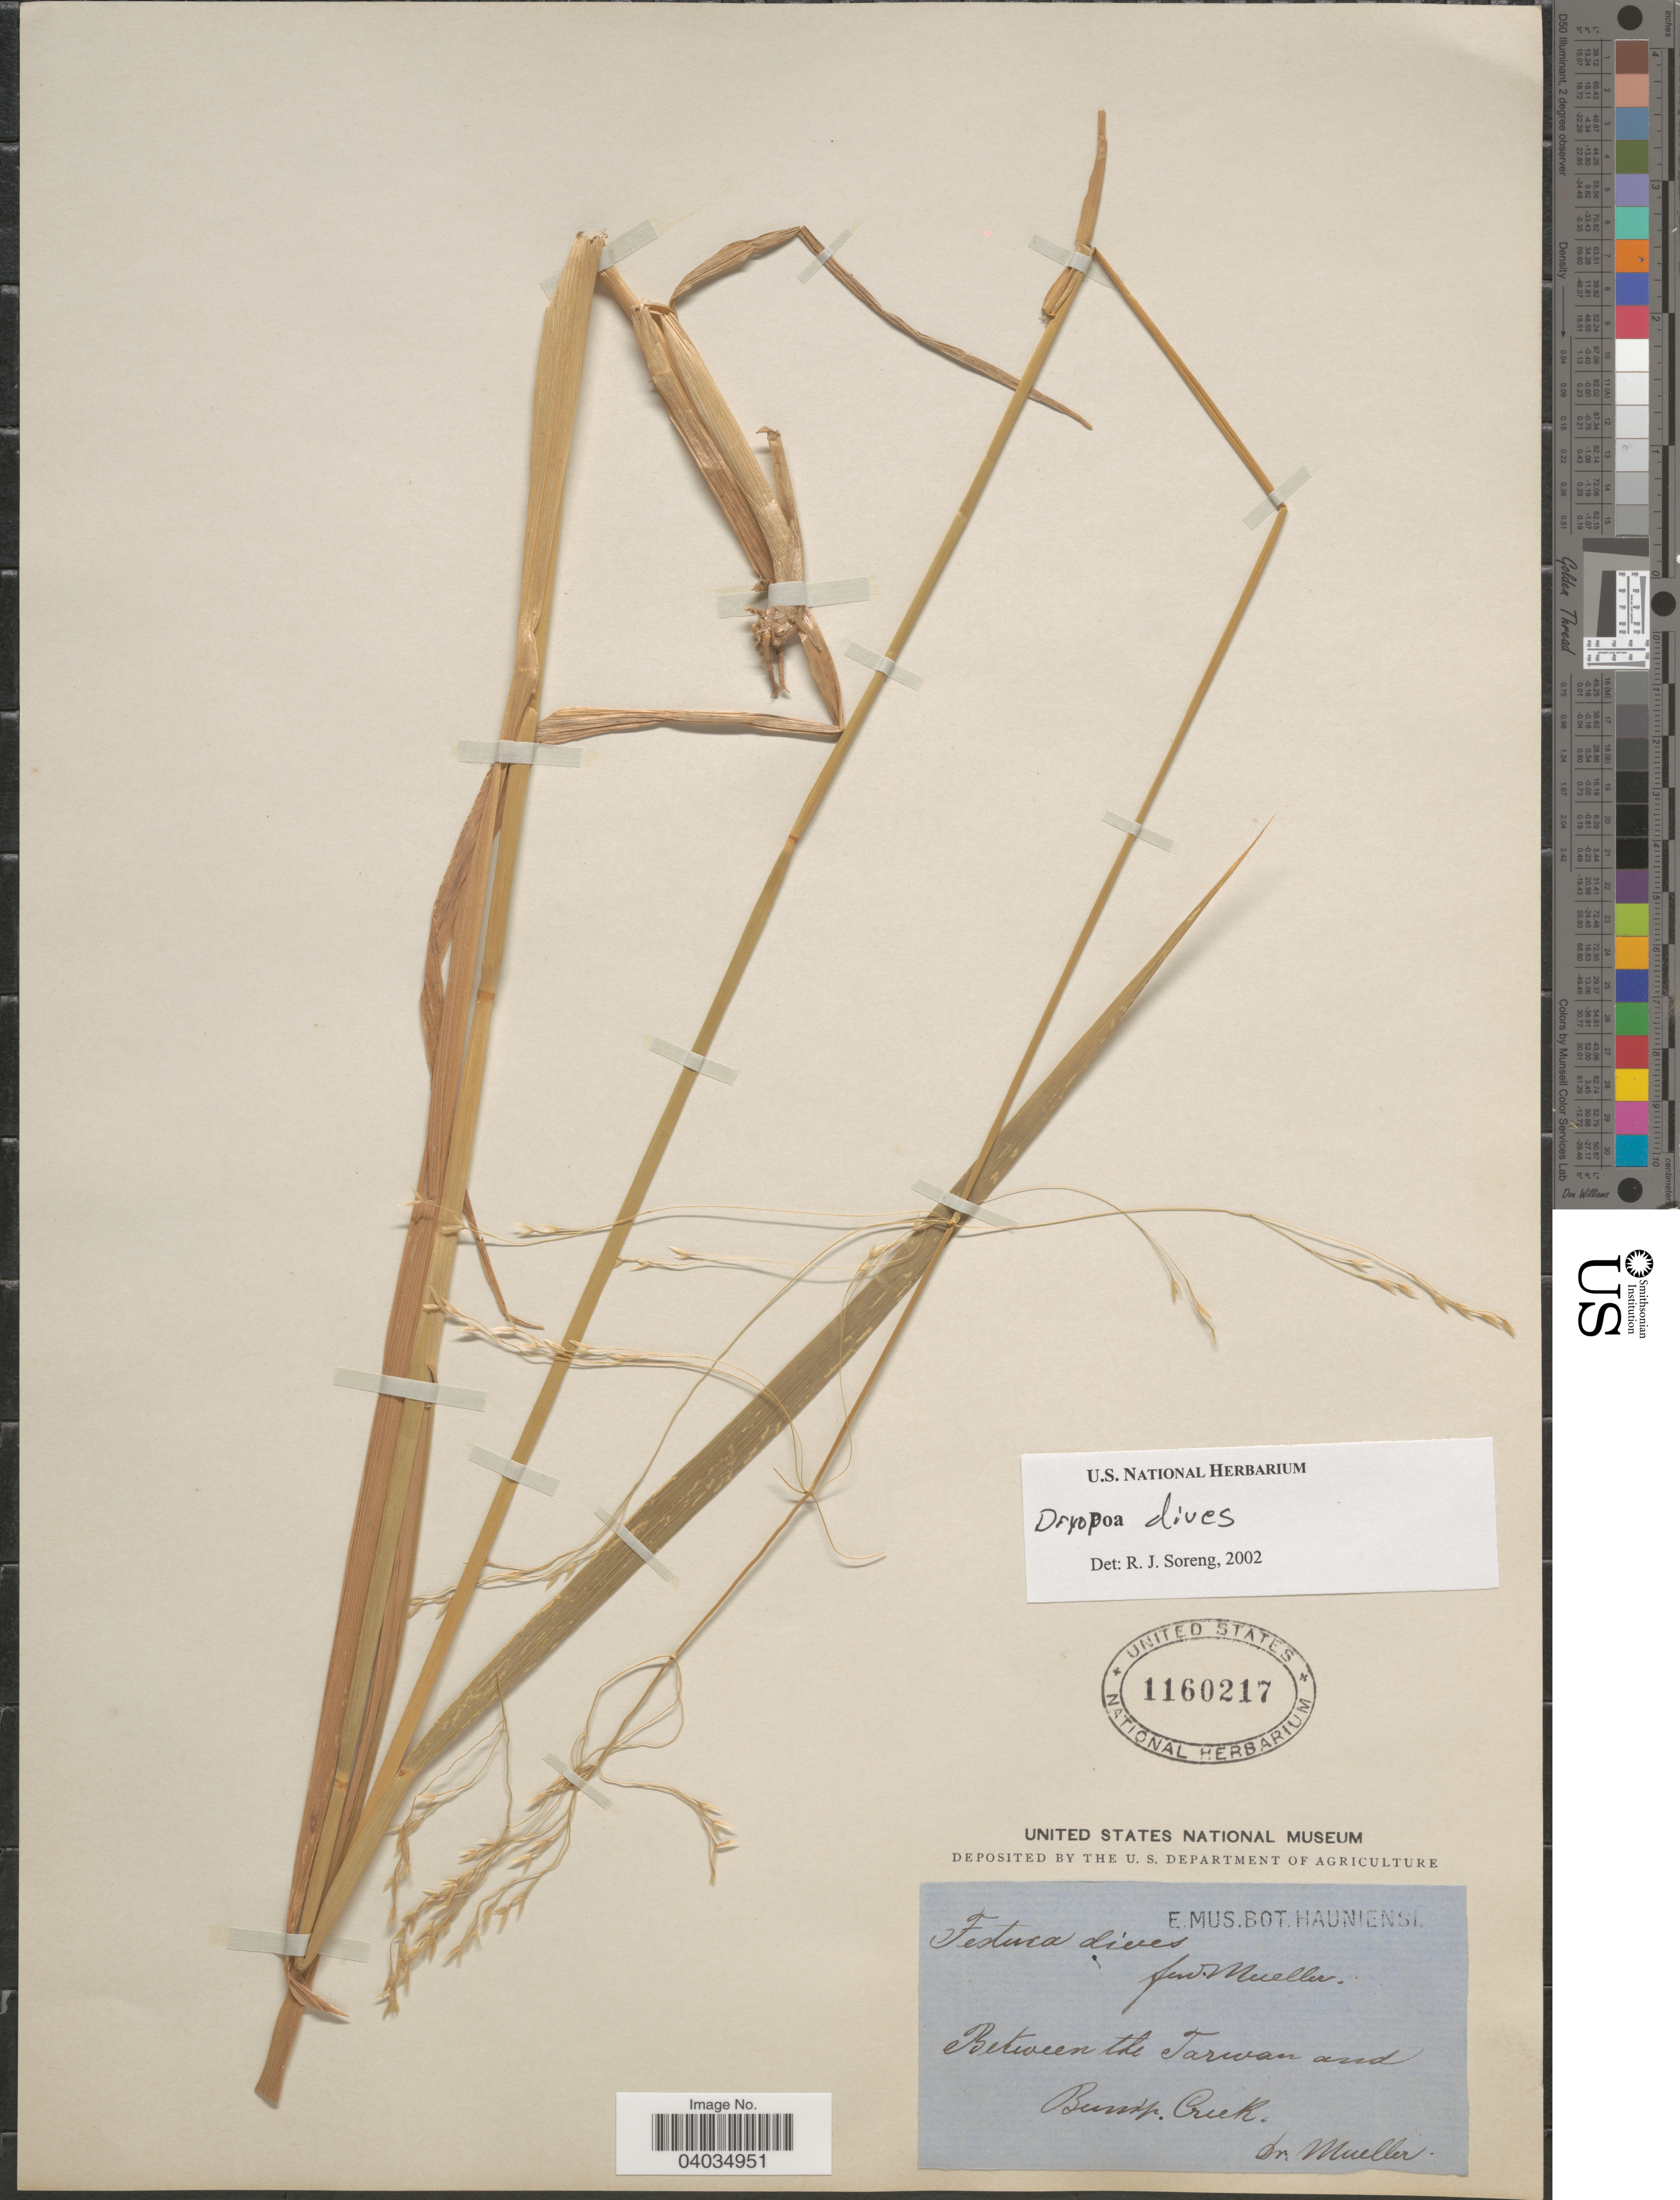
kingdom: Plantae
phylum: Tracheophyta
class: Liliopsida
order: Poales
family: Poaceae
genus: Dryopoa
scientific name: Dryopoa dives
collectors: Mueller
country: Australia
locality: Between the Tarwan and Bunyip. Creek.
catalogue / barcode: US 1160217